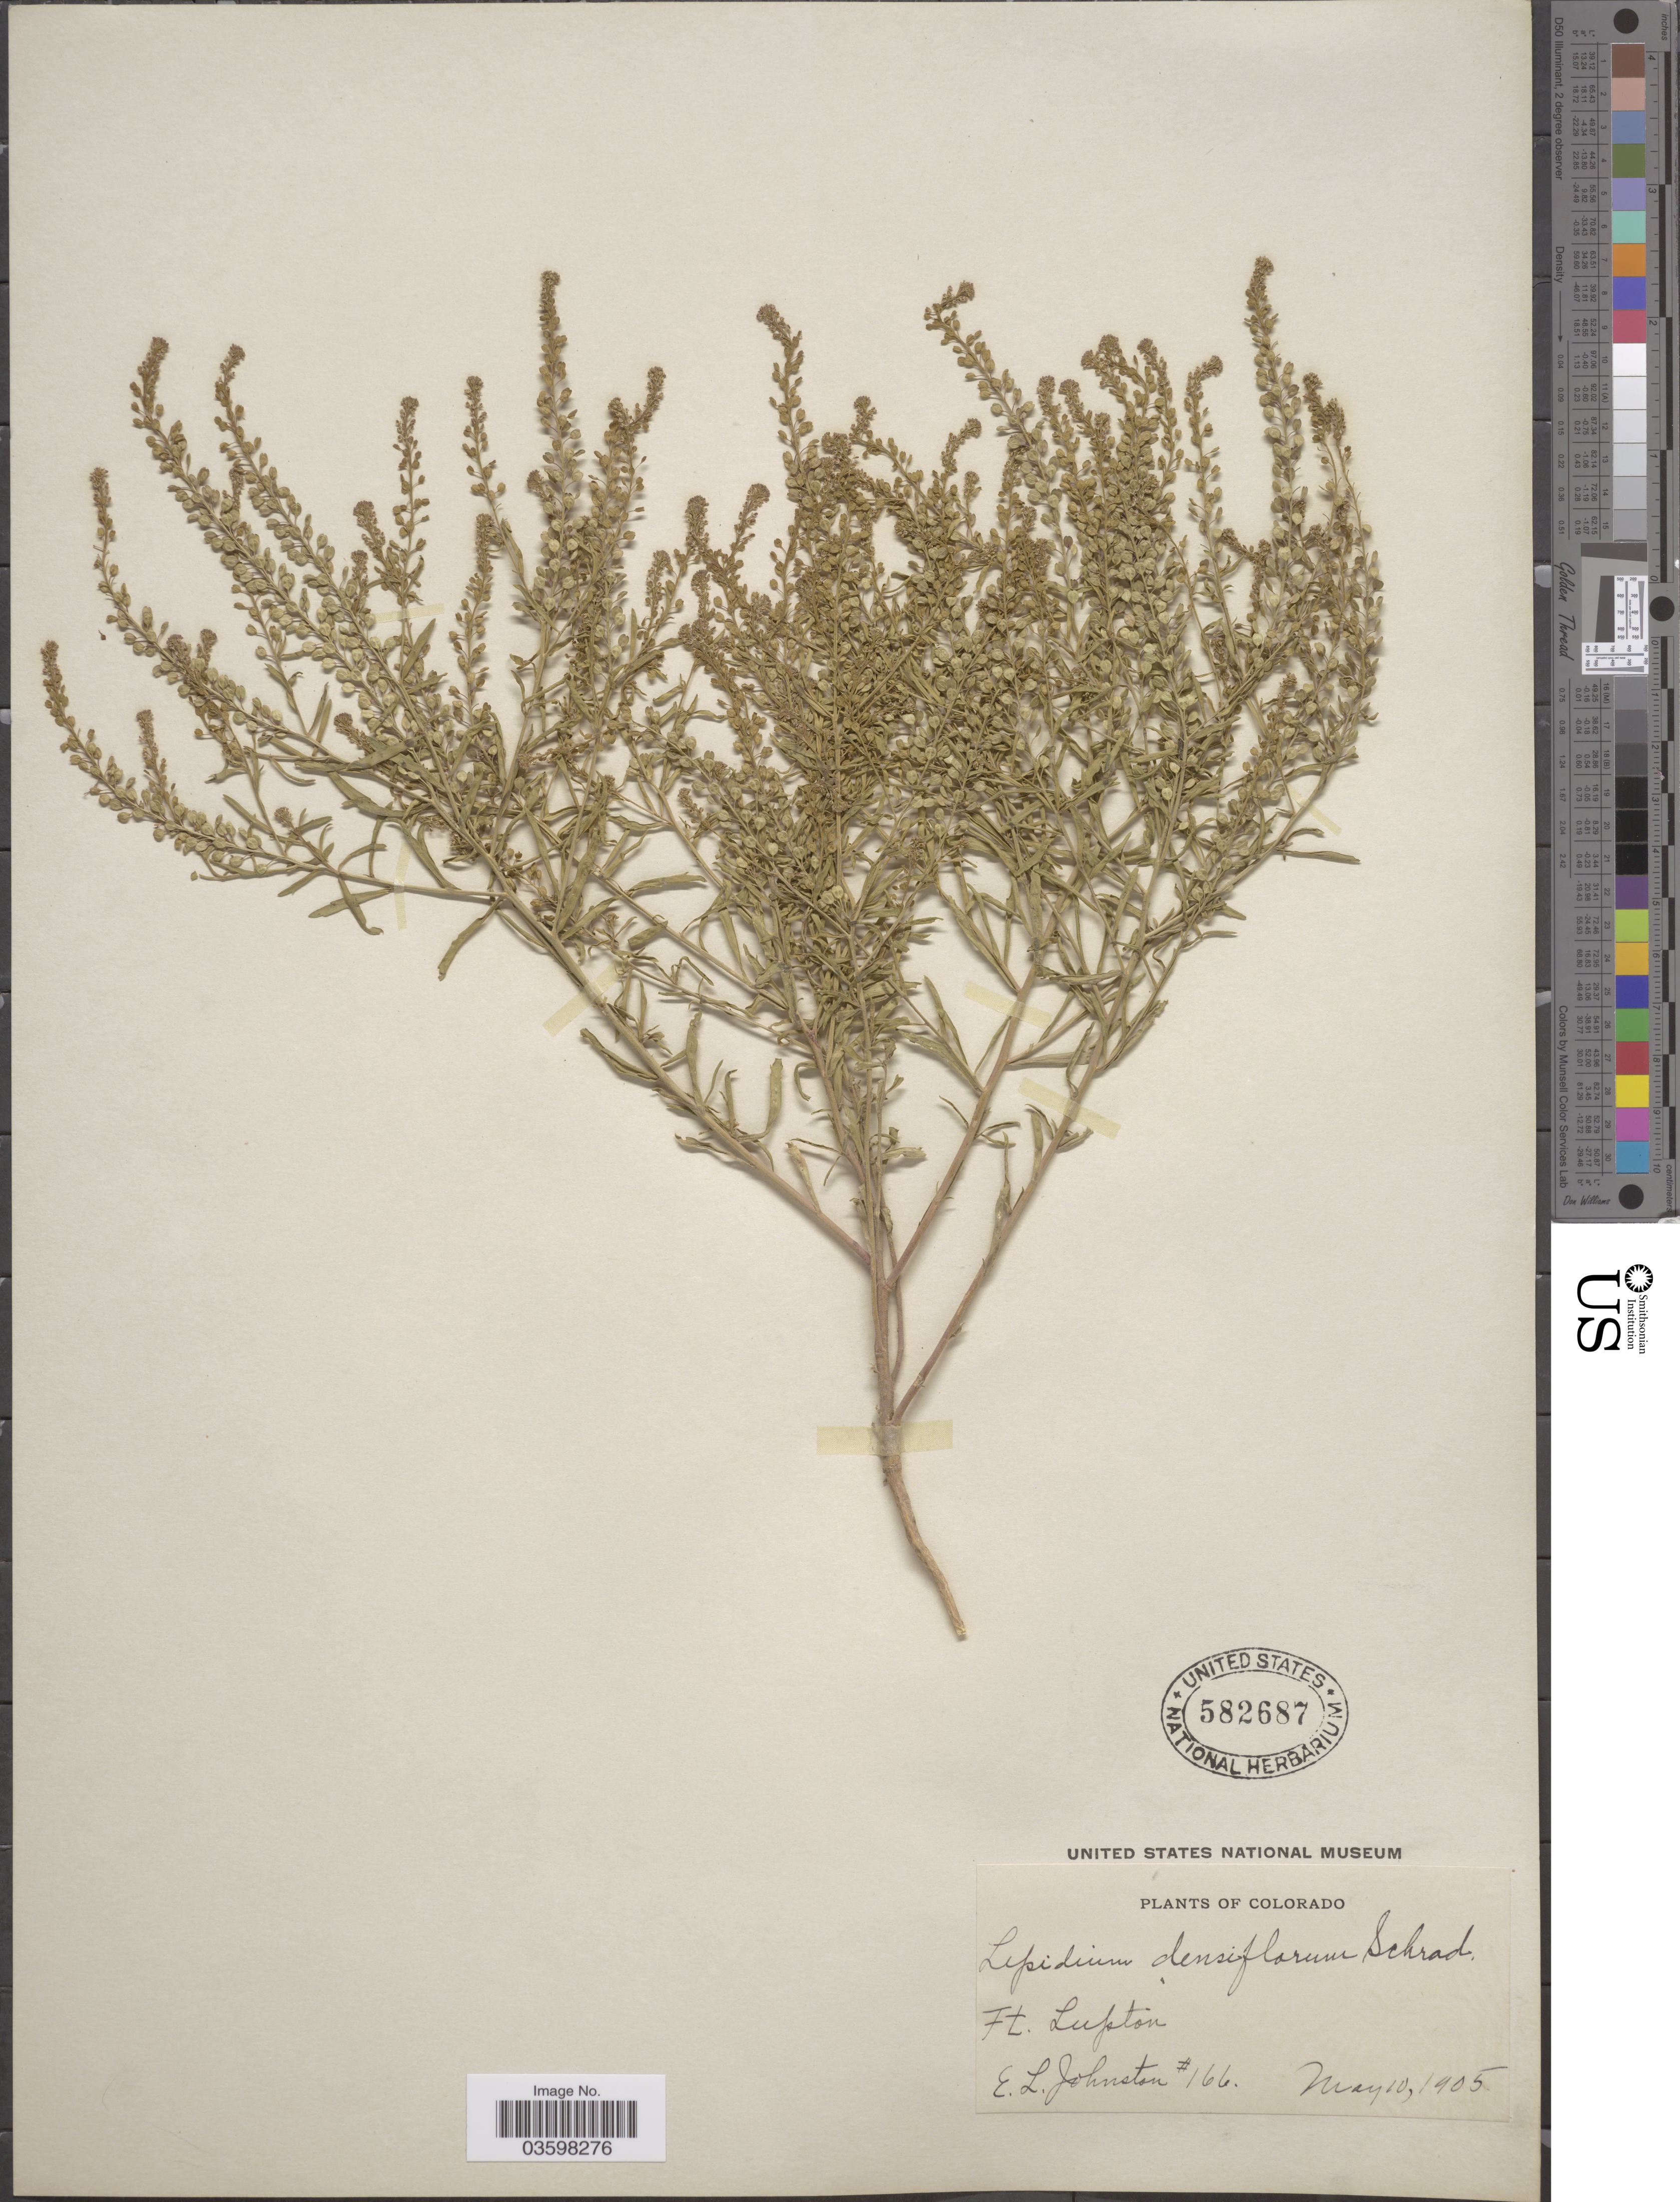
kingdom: Plantae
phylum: Tracheophyta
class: Magnoliopsida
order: Brassicales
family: Brassicaceae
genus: Lepidium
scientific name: Lepidium densiflorum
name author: Schrad.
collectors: E. L. Johnston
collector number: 166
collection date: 1905-05-10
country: United States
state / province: Colorado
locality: Ft. Lupton.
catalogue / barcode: US 582687